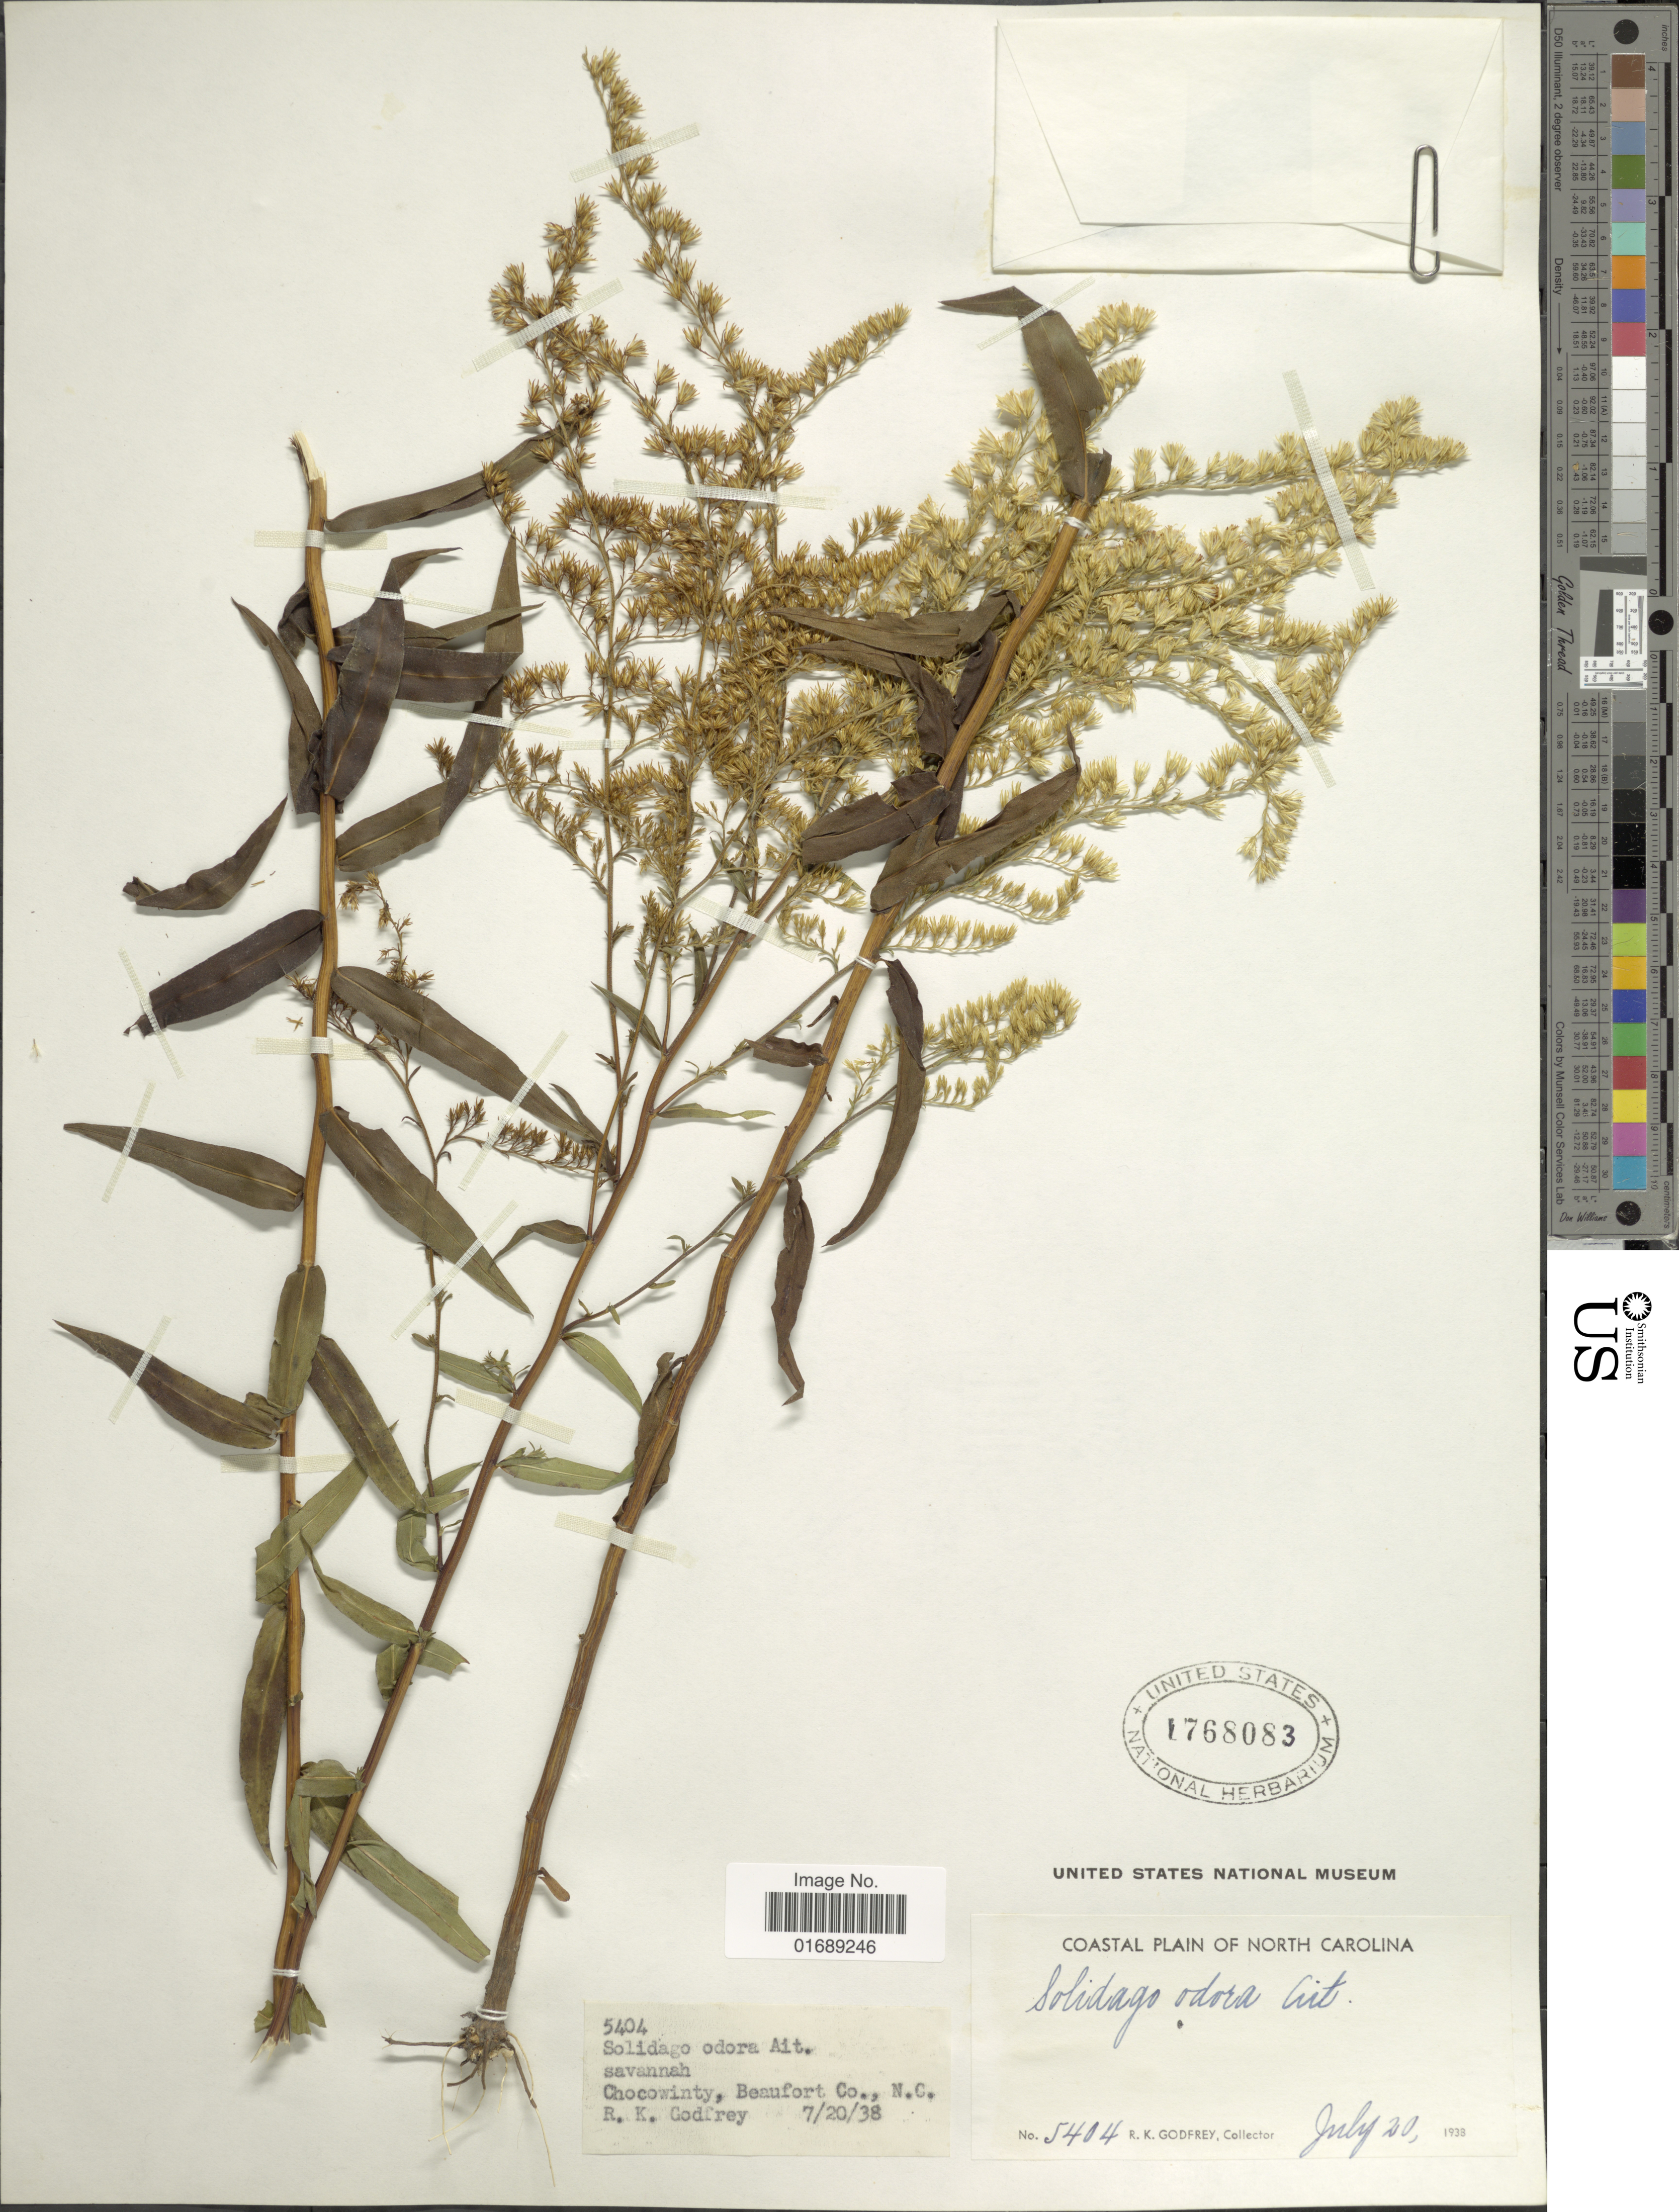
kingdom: Plantae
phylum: Tracheophyta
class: Magnoliopsida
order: Asterales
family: Asteraceae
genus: Solidago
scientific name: Solidago odora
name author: Aiton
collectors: R. K. Godfrey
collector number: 5404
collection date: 1938-07-20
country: United States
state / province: North Carolina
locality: Chocowinty, Beaufort Co., N.C.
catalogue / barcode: US 1768083